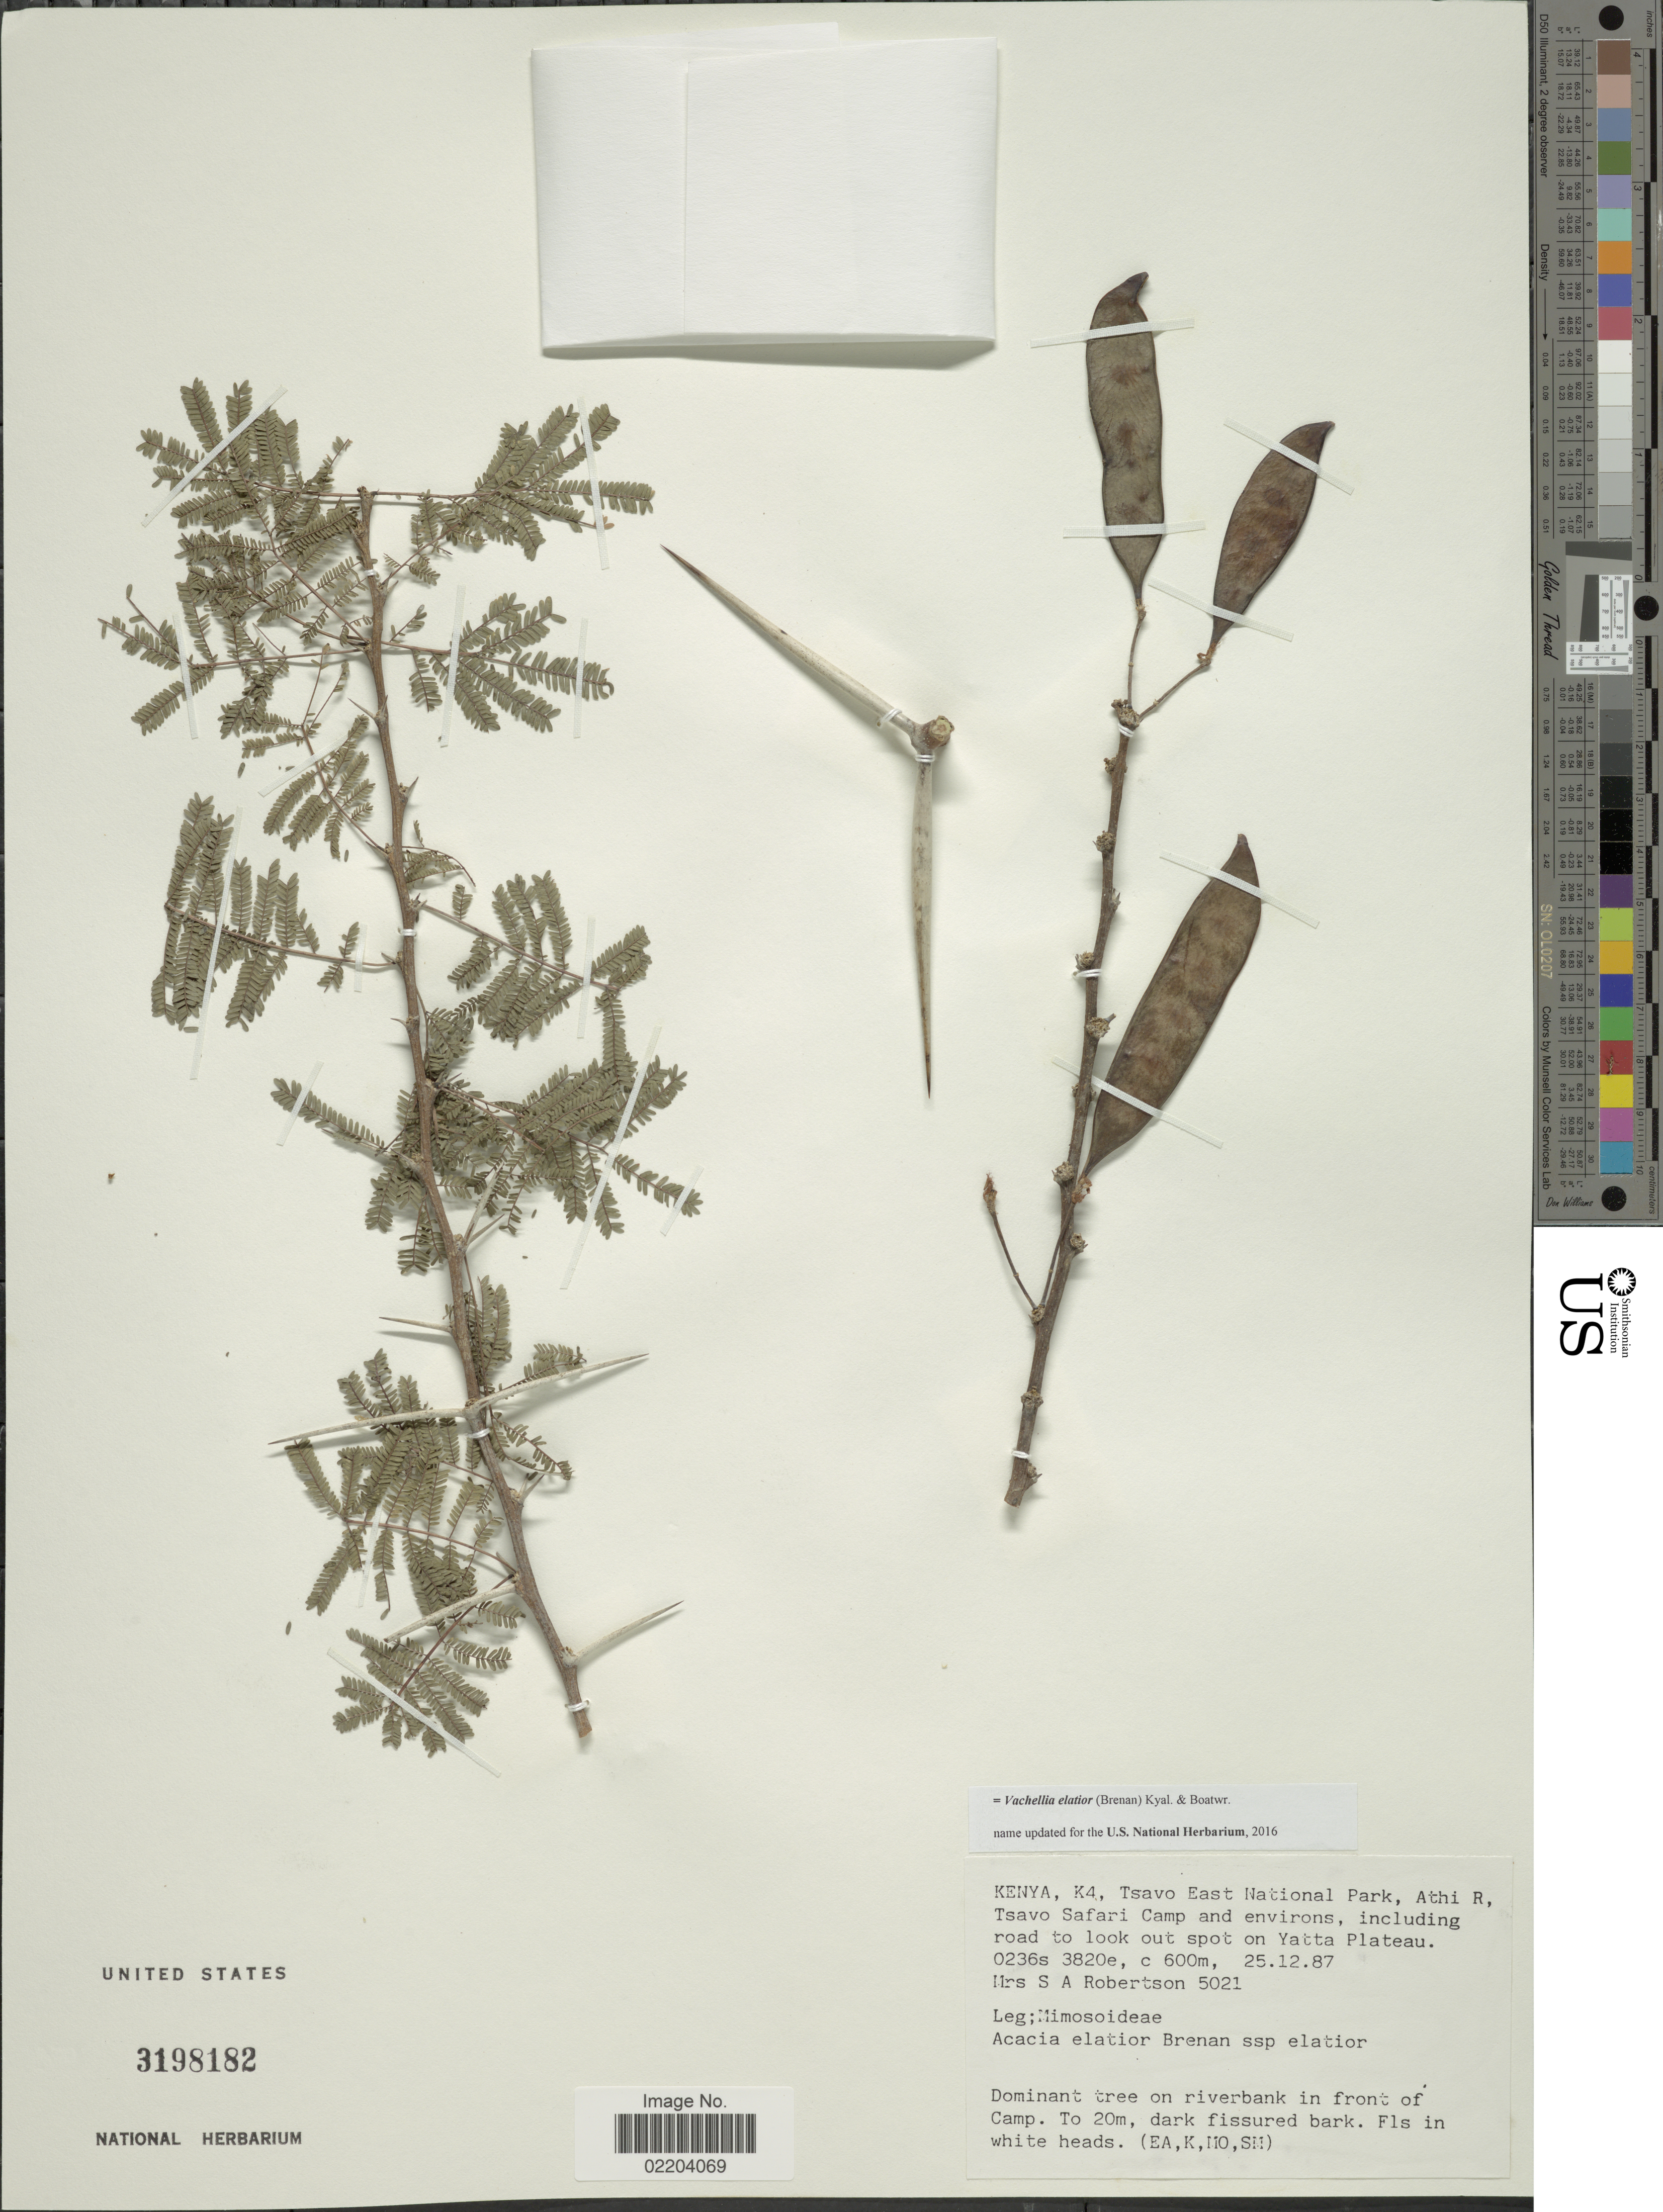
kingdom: Plantae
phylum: Tracheophyta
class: Magnoliopsida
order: Fabales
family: Fabaceae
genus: Vachellia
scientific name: Vachellia elatior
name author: (Brenan) Kyal. & Boatwr.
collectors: S. A. Robertson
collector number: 5021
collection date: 1987-12-25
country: Kenya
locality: K4, Tsavo East National Park, Athi R., Tsavo Safari Camp and environs, including road to lookout spot on Yatta Plateau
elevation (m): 600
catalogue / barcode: US 3198182